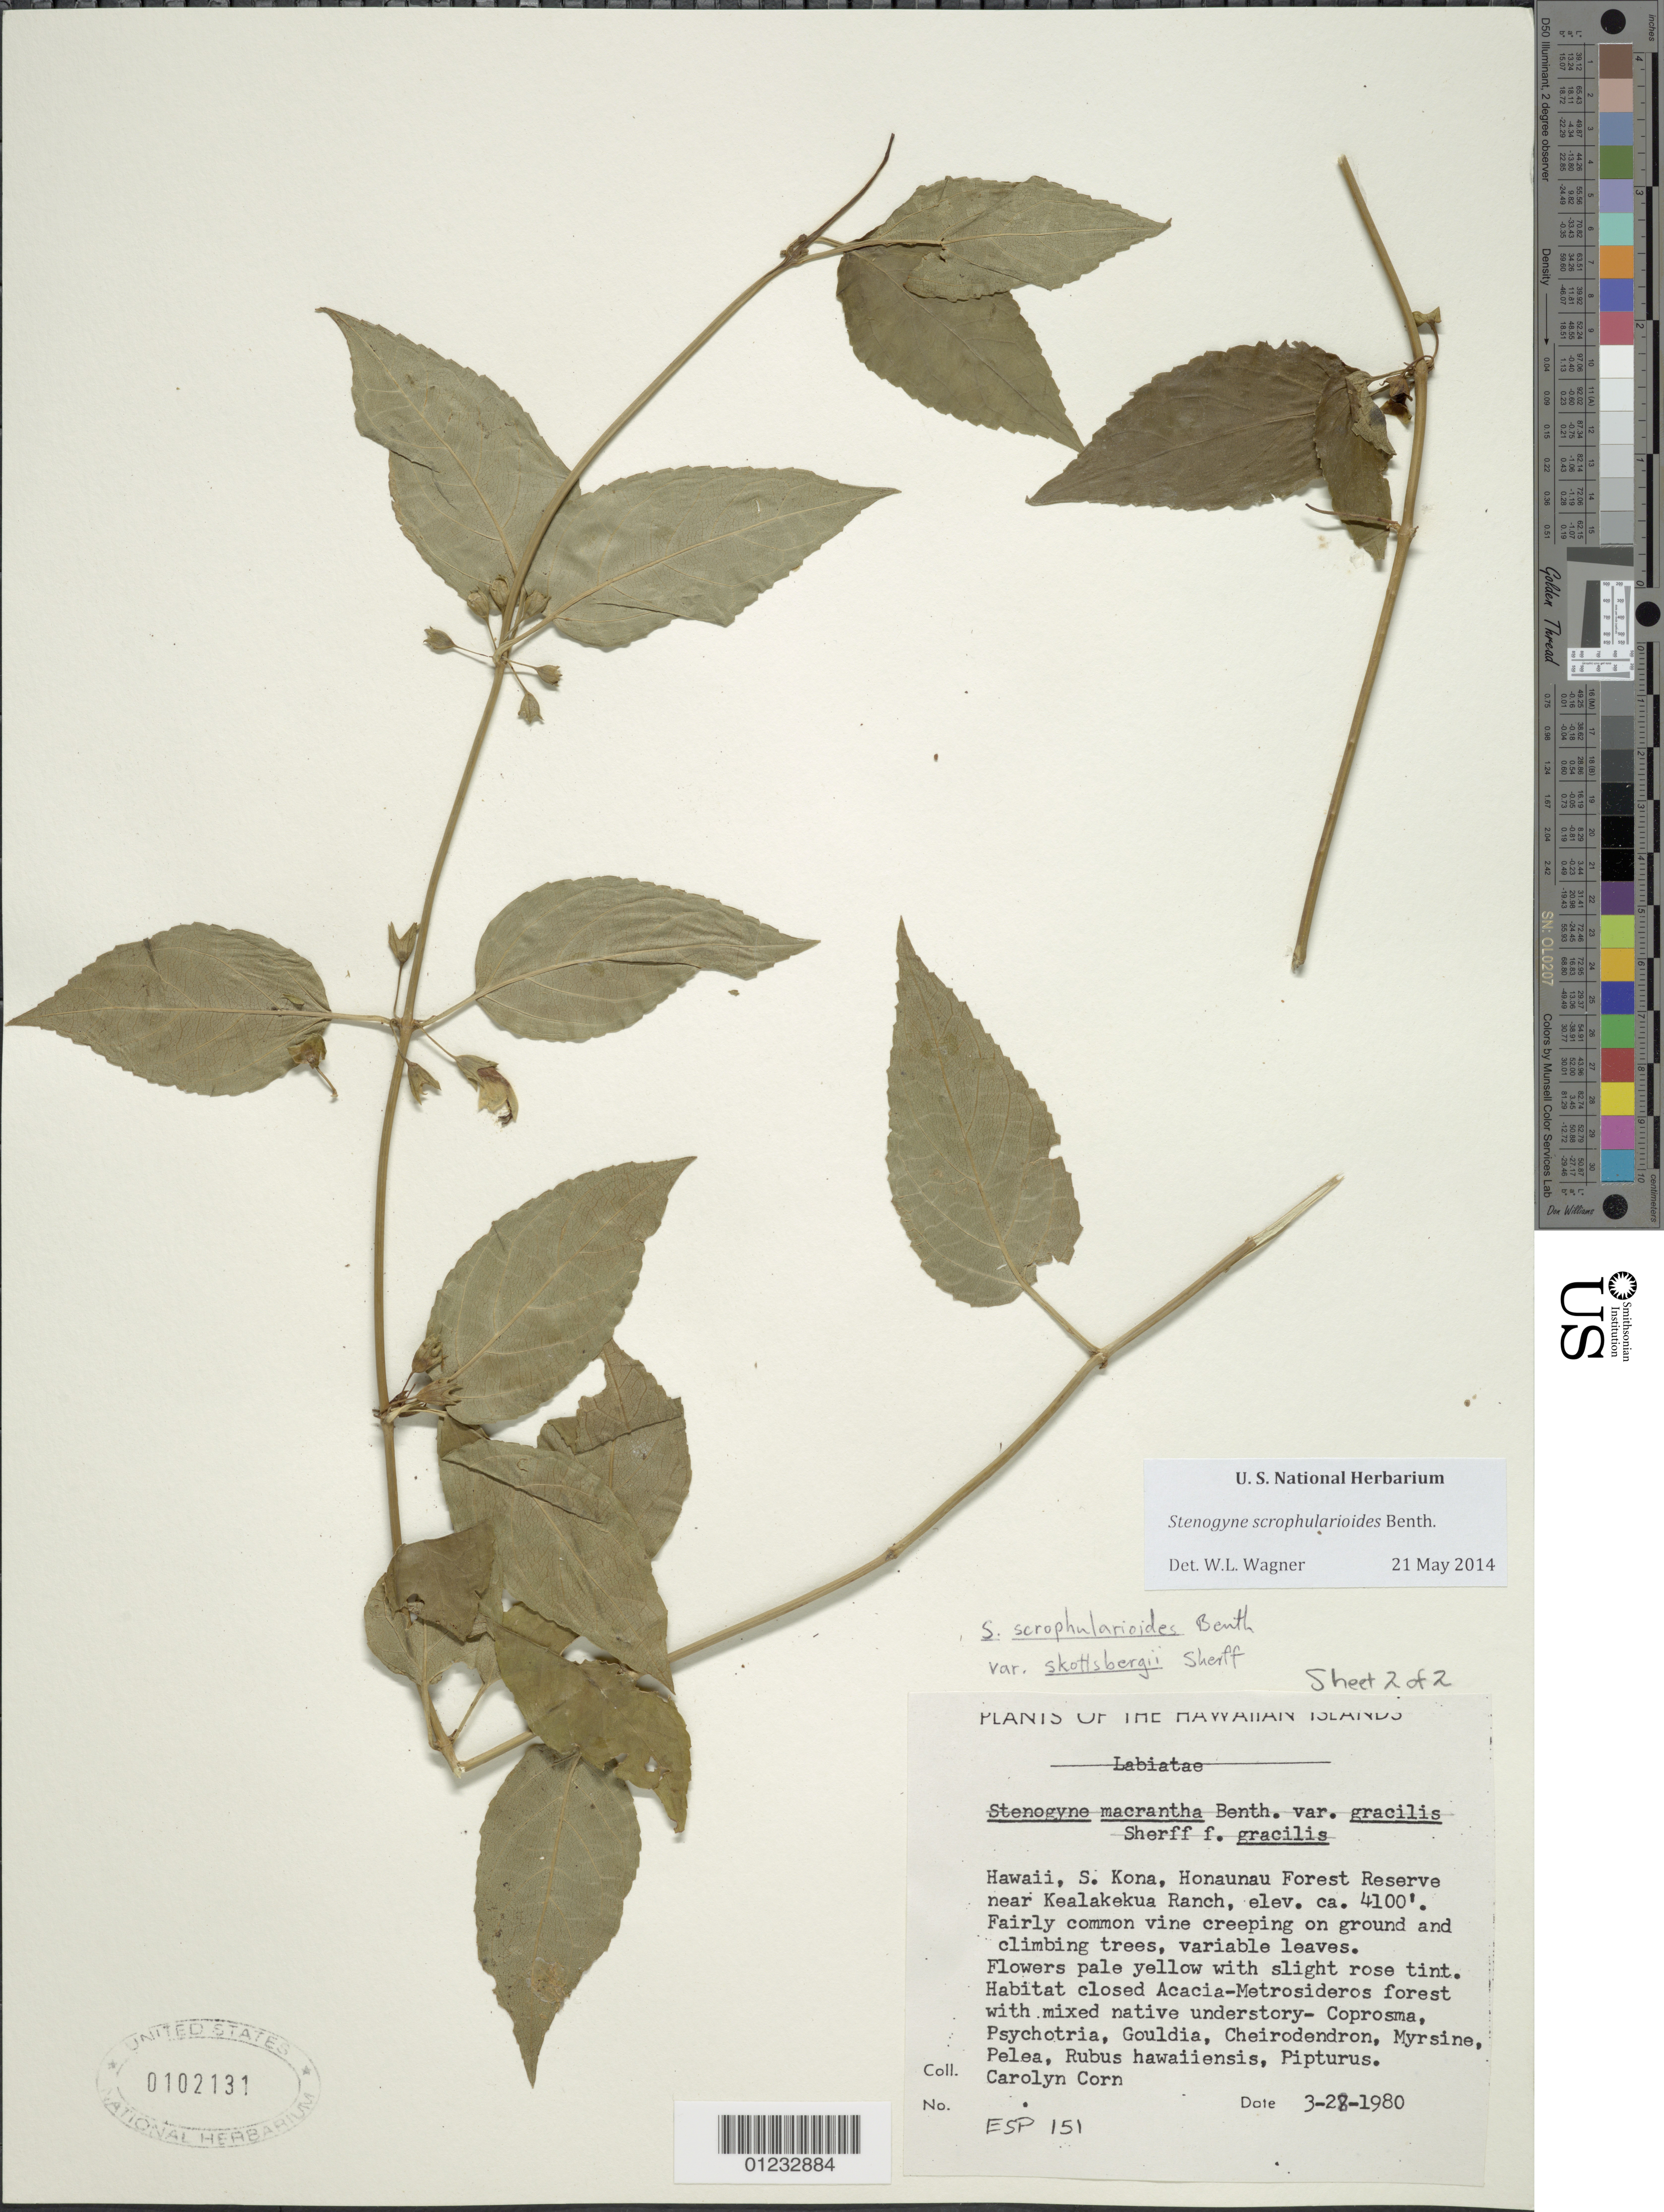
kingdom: Plantae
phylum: Tracheophyta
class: Magnoliopsida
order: Lamiales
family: Lamiaceae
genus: Stenogyne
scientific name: Stenogyne scrophularioides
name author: Benth.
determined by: Wagner, W. L., (BOT), Smithsonian Institution - National Museum of Natural History (UNITED STATES)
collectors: C. Corn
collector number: ESP 151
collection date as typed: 28 Mar 1980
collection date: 1980-03-28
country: United States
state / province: Hawaii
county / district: Hawaii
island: Hawaii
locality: S. Kona, Honaunau Forest Reserve near Kealakekua Ranch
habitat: Forest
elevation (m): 1249.7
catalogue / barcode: US 102131